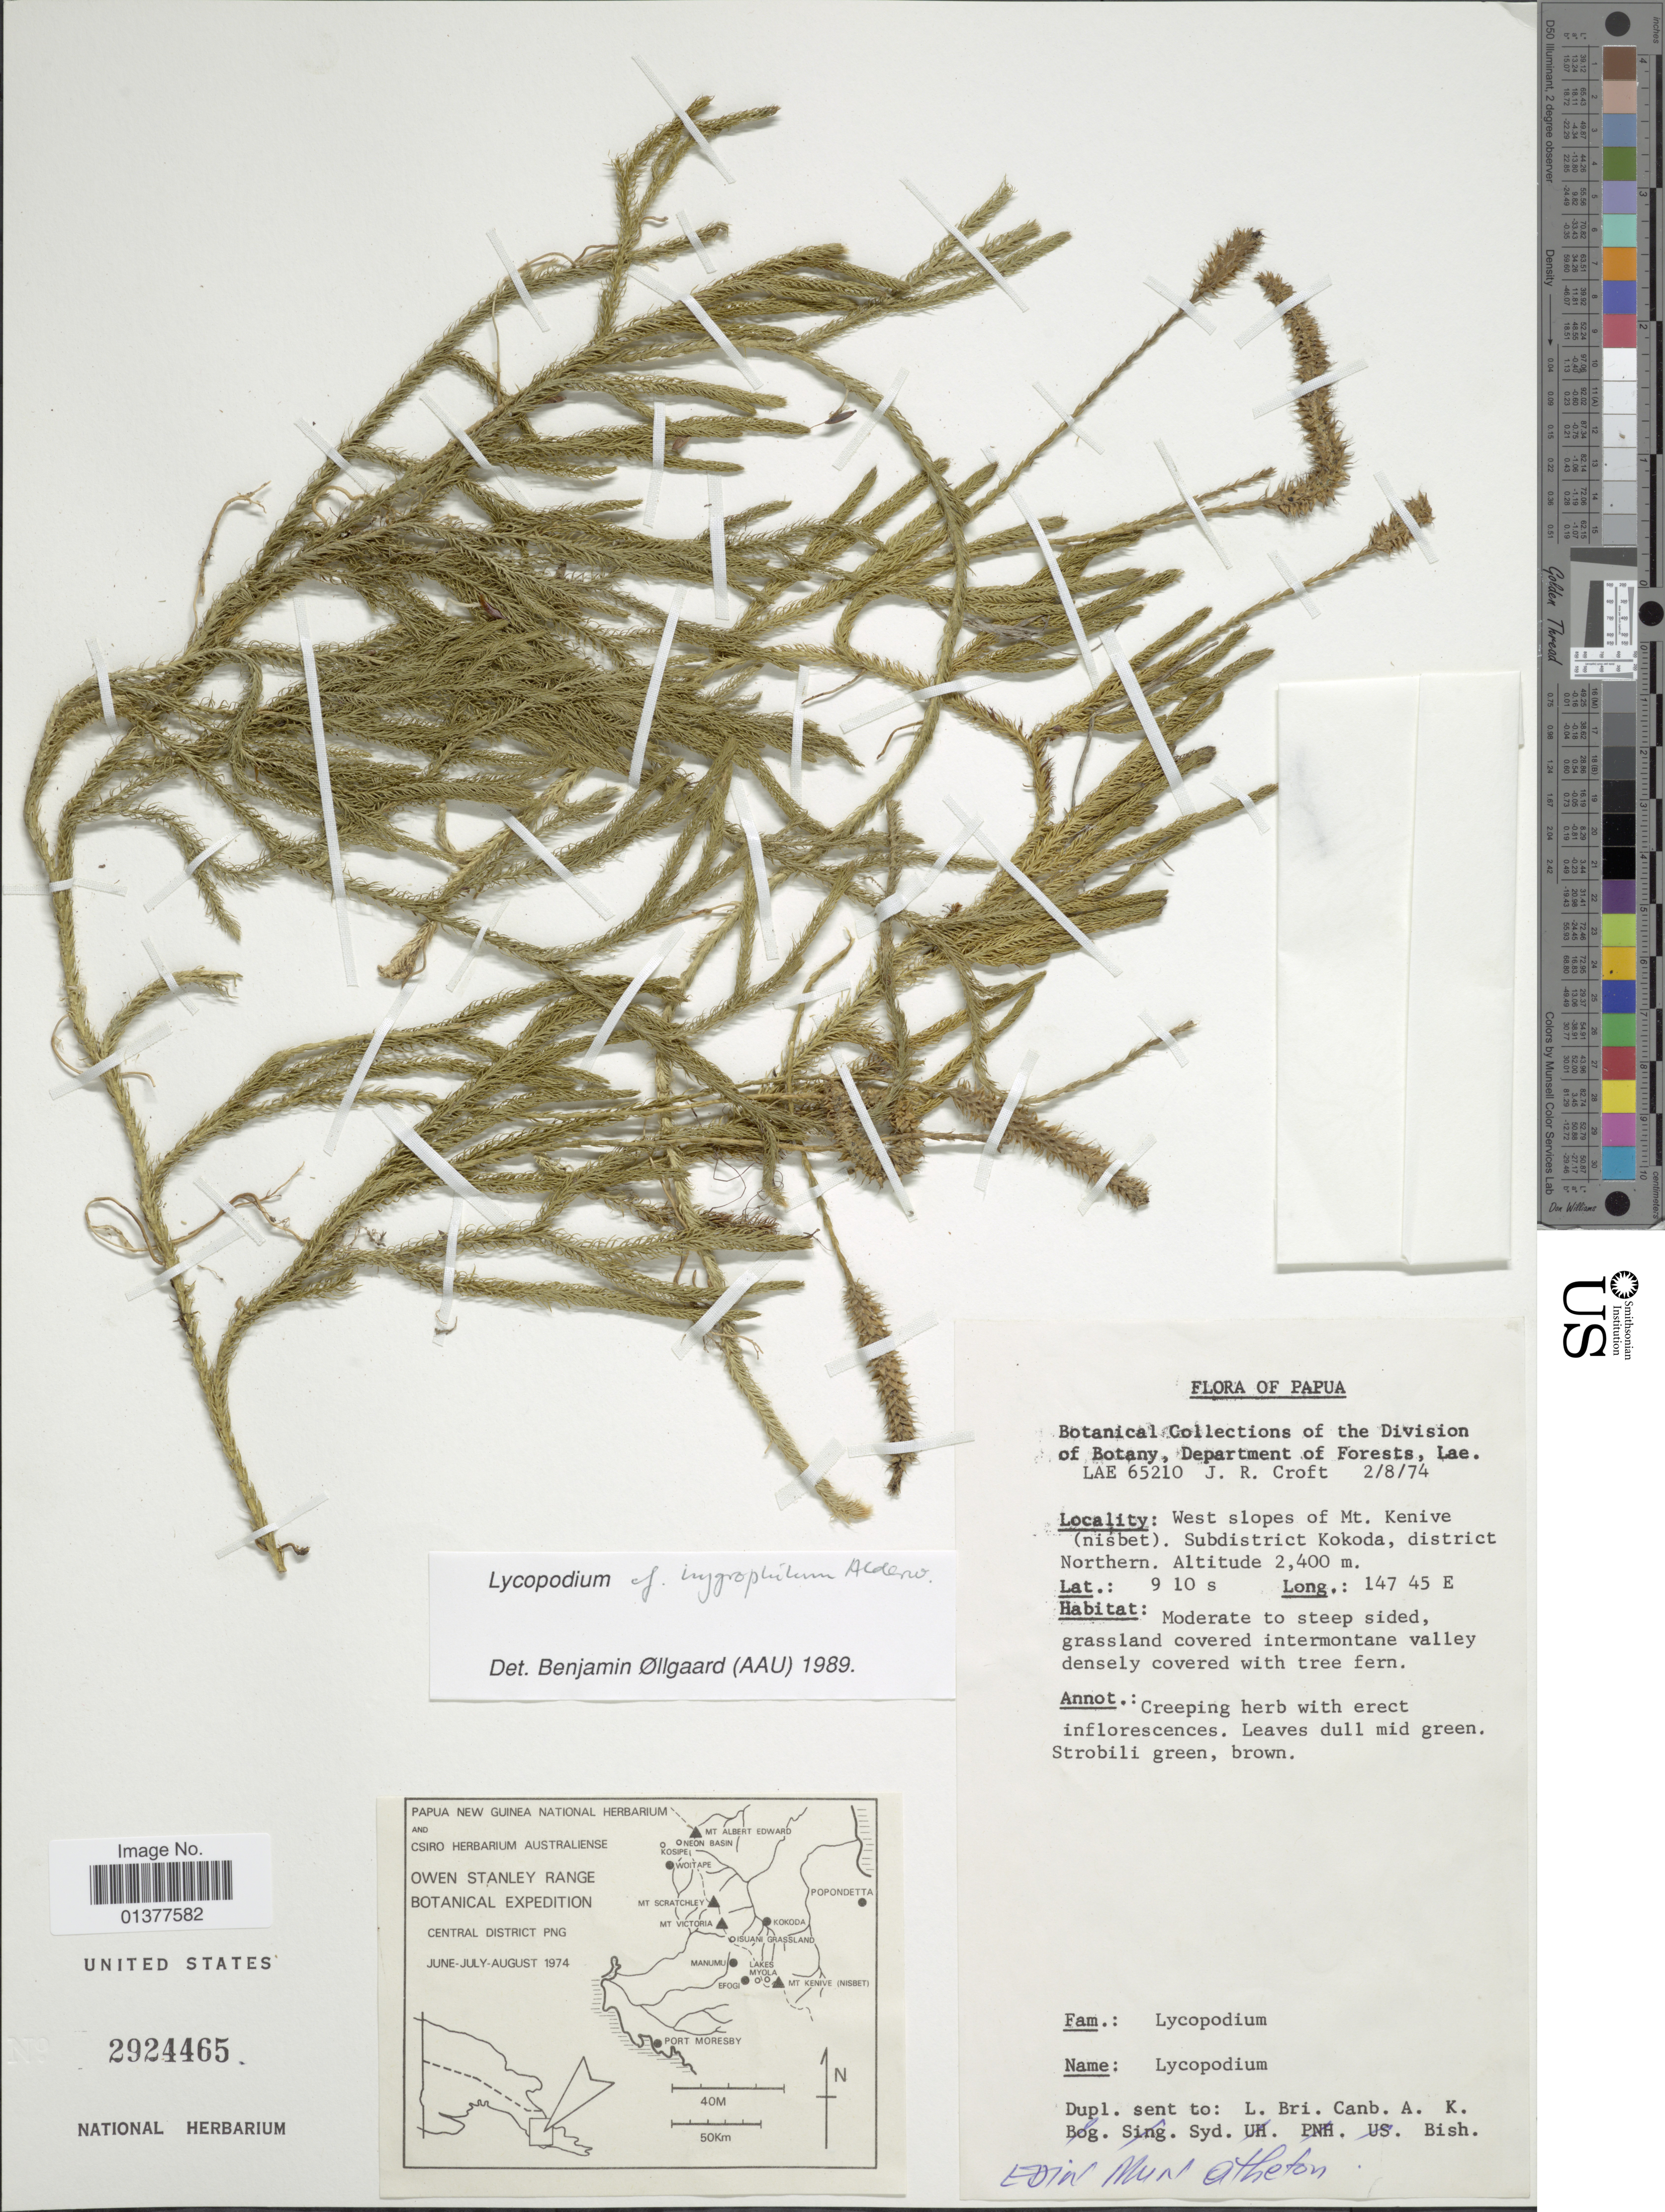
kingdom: Plantae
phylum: Tracheophyta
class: Lycopodiopsida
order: Lycopodiales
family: Lycopodiaceae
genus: Palhinhaea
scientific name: Palhinhaea cernua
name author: (L.) Vasc. & Franco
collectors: J. R. Croft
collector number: LAE65210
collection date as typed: Transcribed d/m/y: 2/8/74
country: Papua New Guinea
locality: West slopes of Mt. Kenive(Nisbet), Subdistrict Kokoda, district Northern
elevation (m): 2400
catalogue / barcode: US 2924465